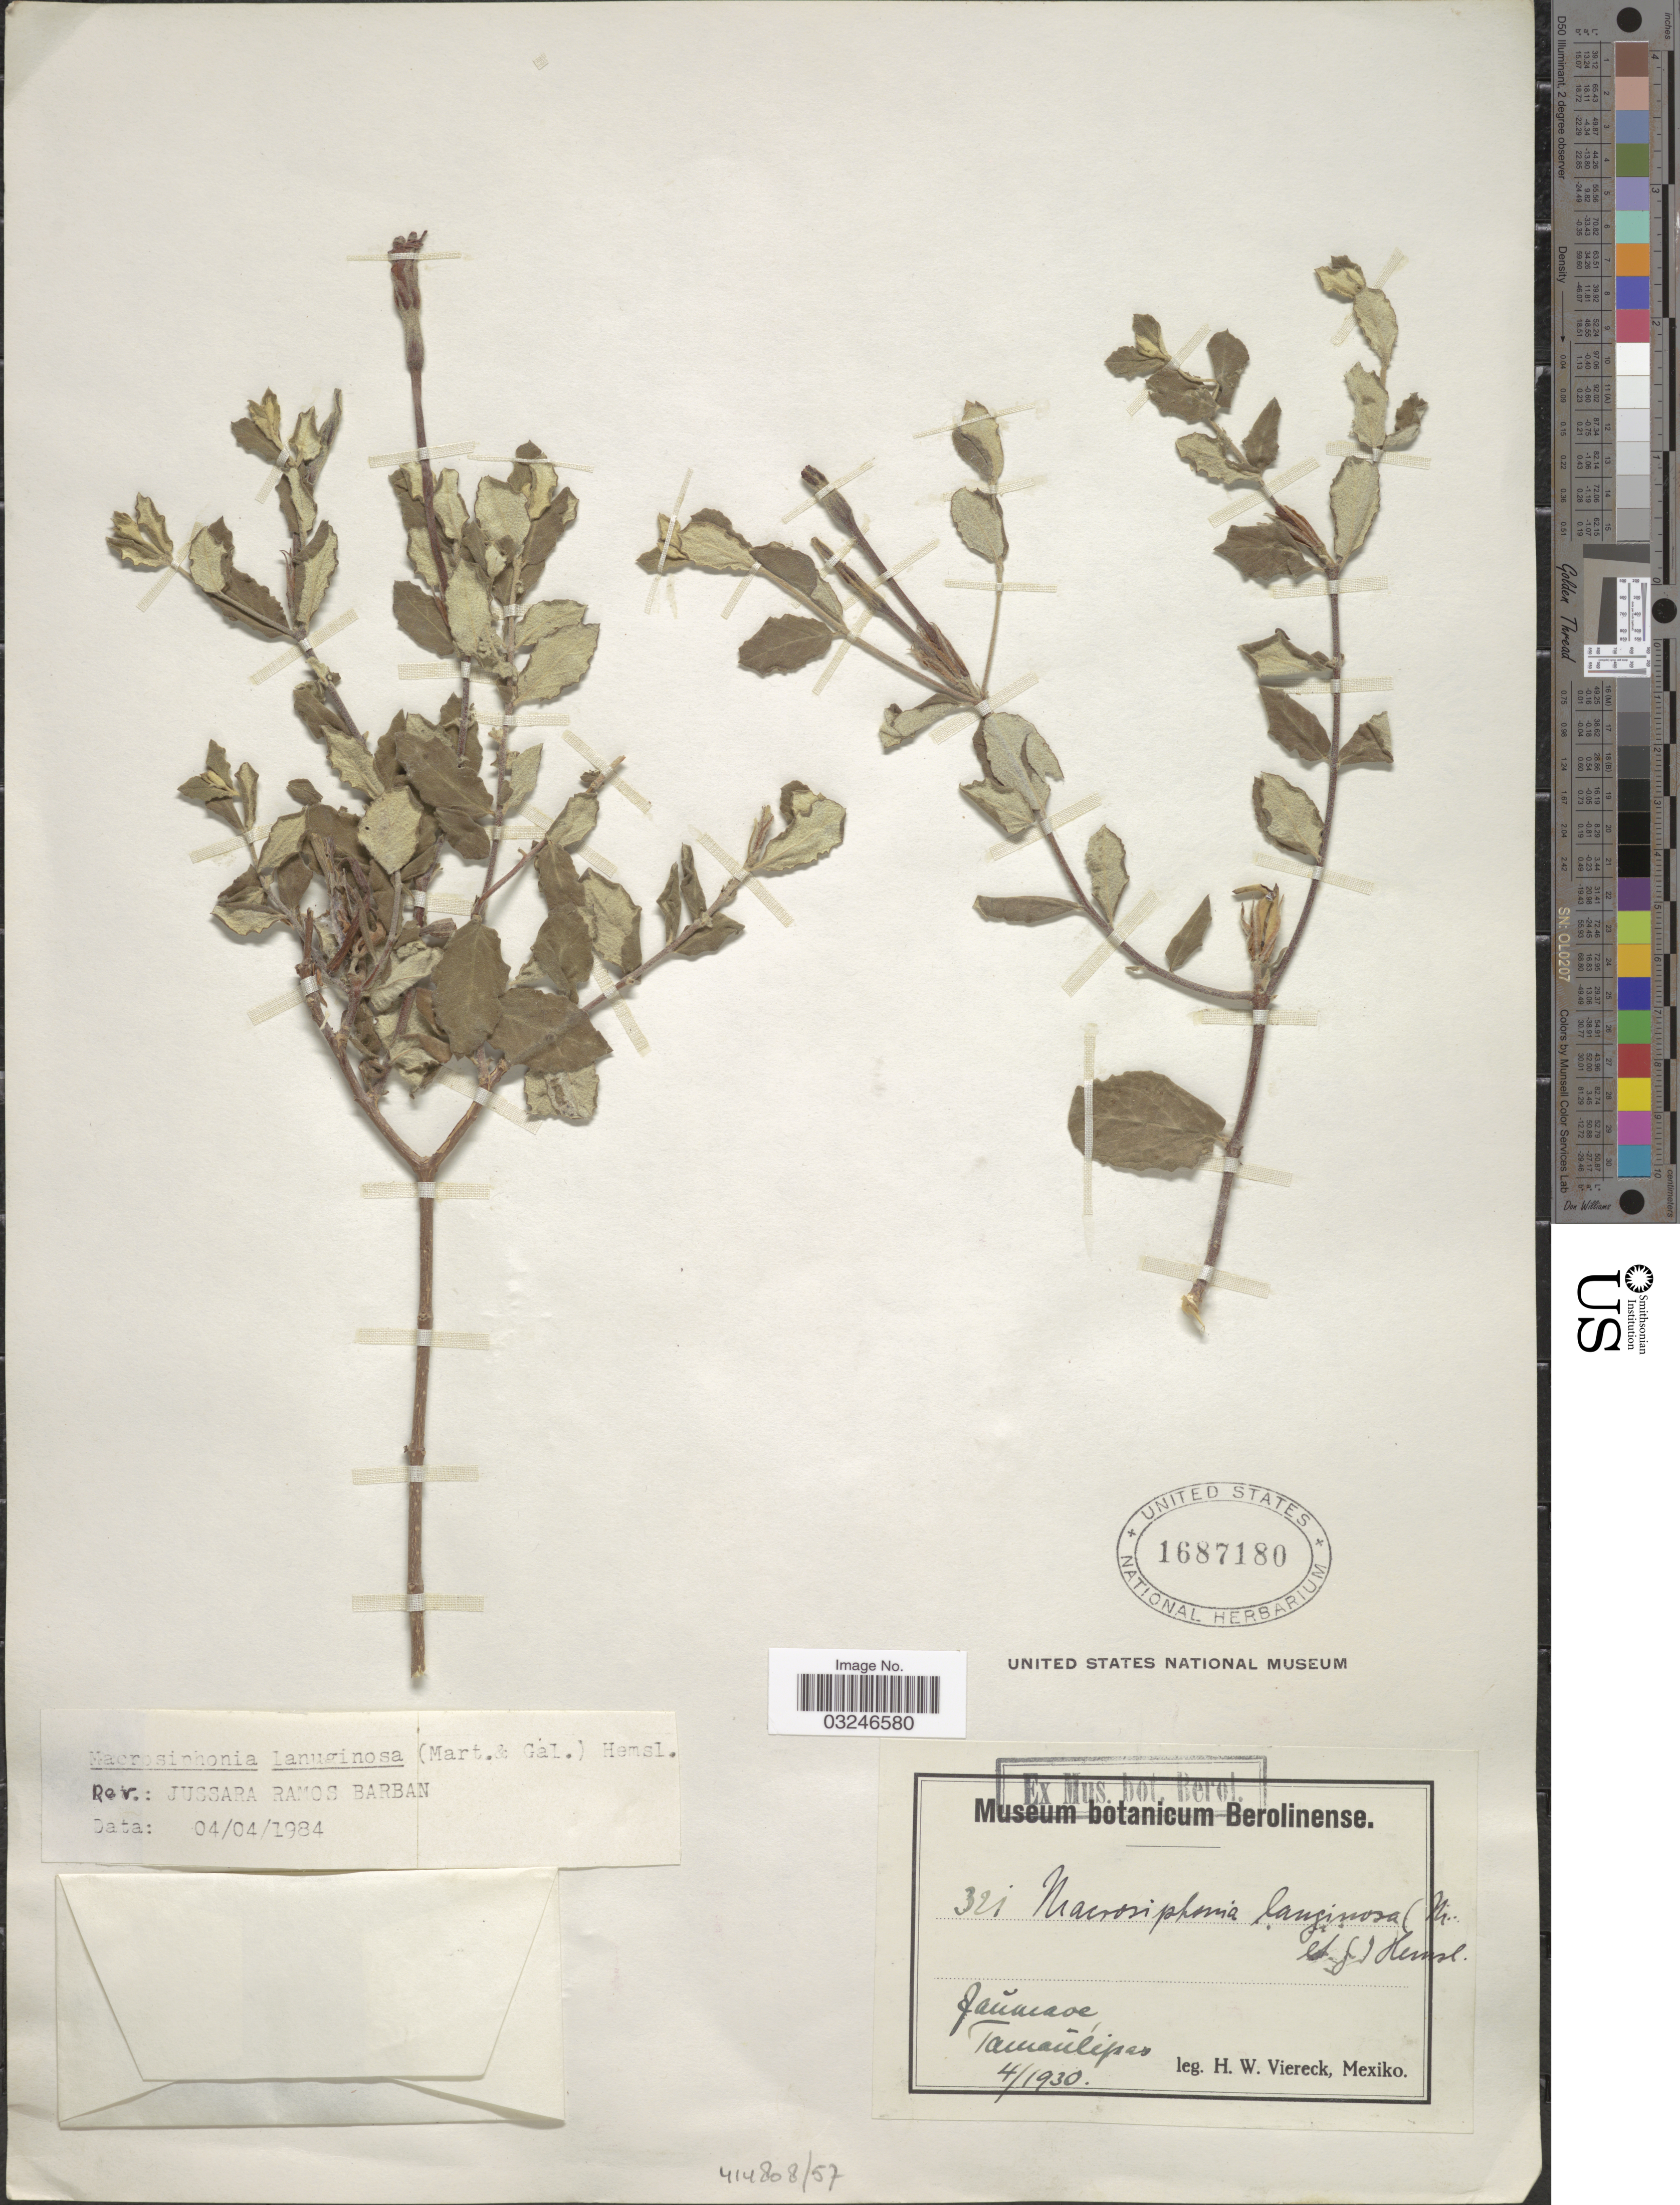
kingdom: Plantae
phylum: Tracheophyta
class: Magnoliopsida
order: Gentianales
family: Apocynaceae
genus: Macrosiphonia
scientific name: Macrosiphonia lanuginosa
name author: (M. Martens & Galeotti) Hemsl.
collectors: H. W. Viereck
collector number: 321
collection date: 1930-04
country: Mexico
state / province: Tamaulipas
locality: Jaumave. Tamaūlipas.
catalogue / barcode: US 1687180